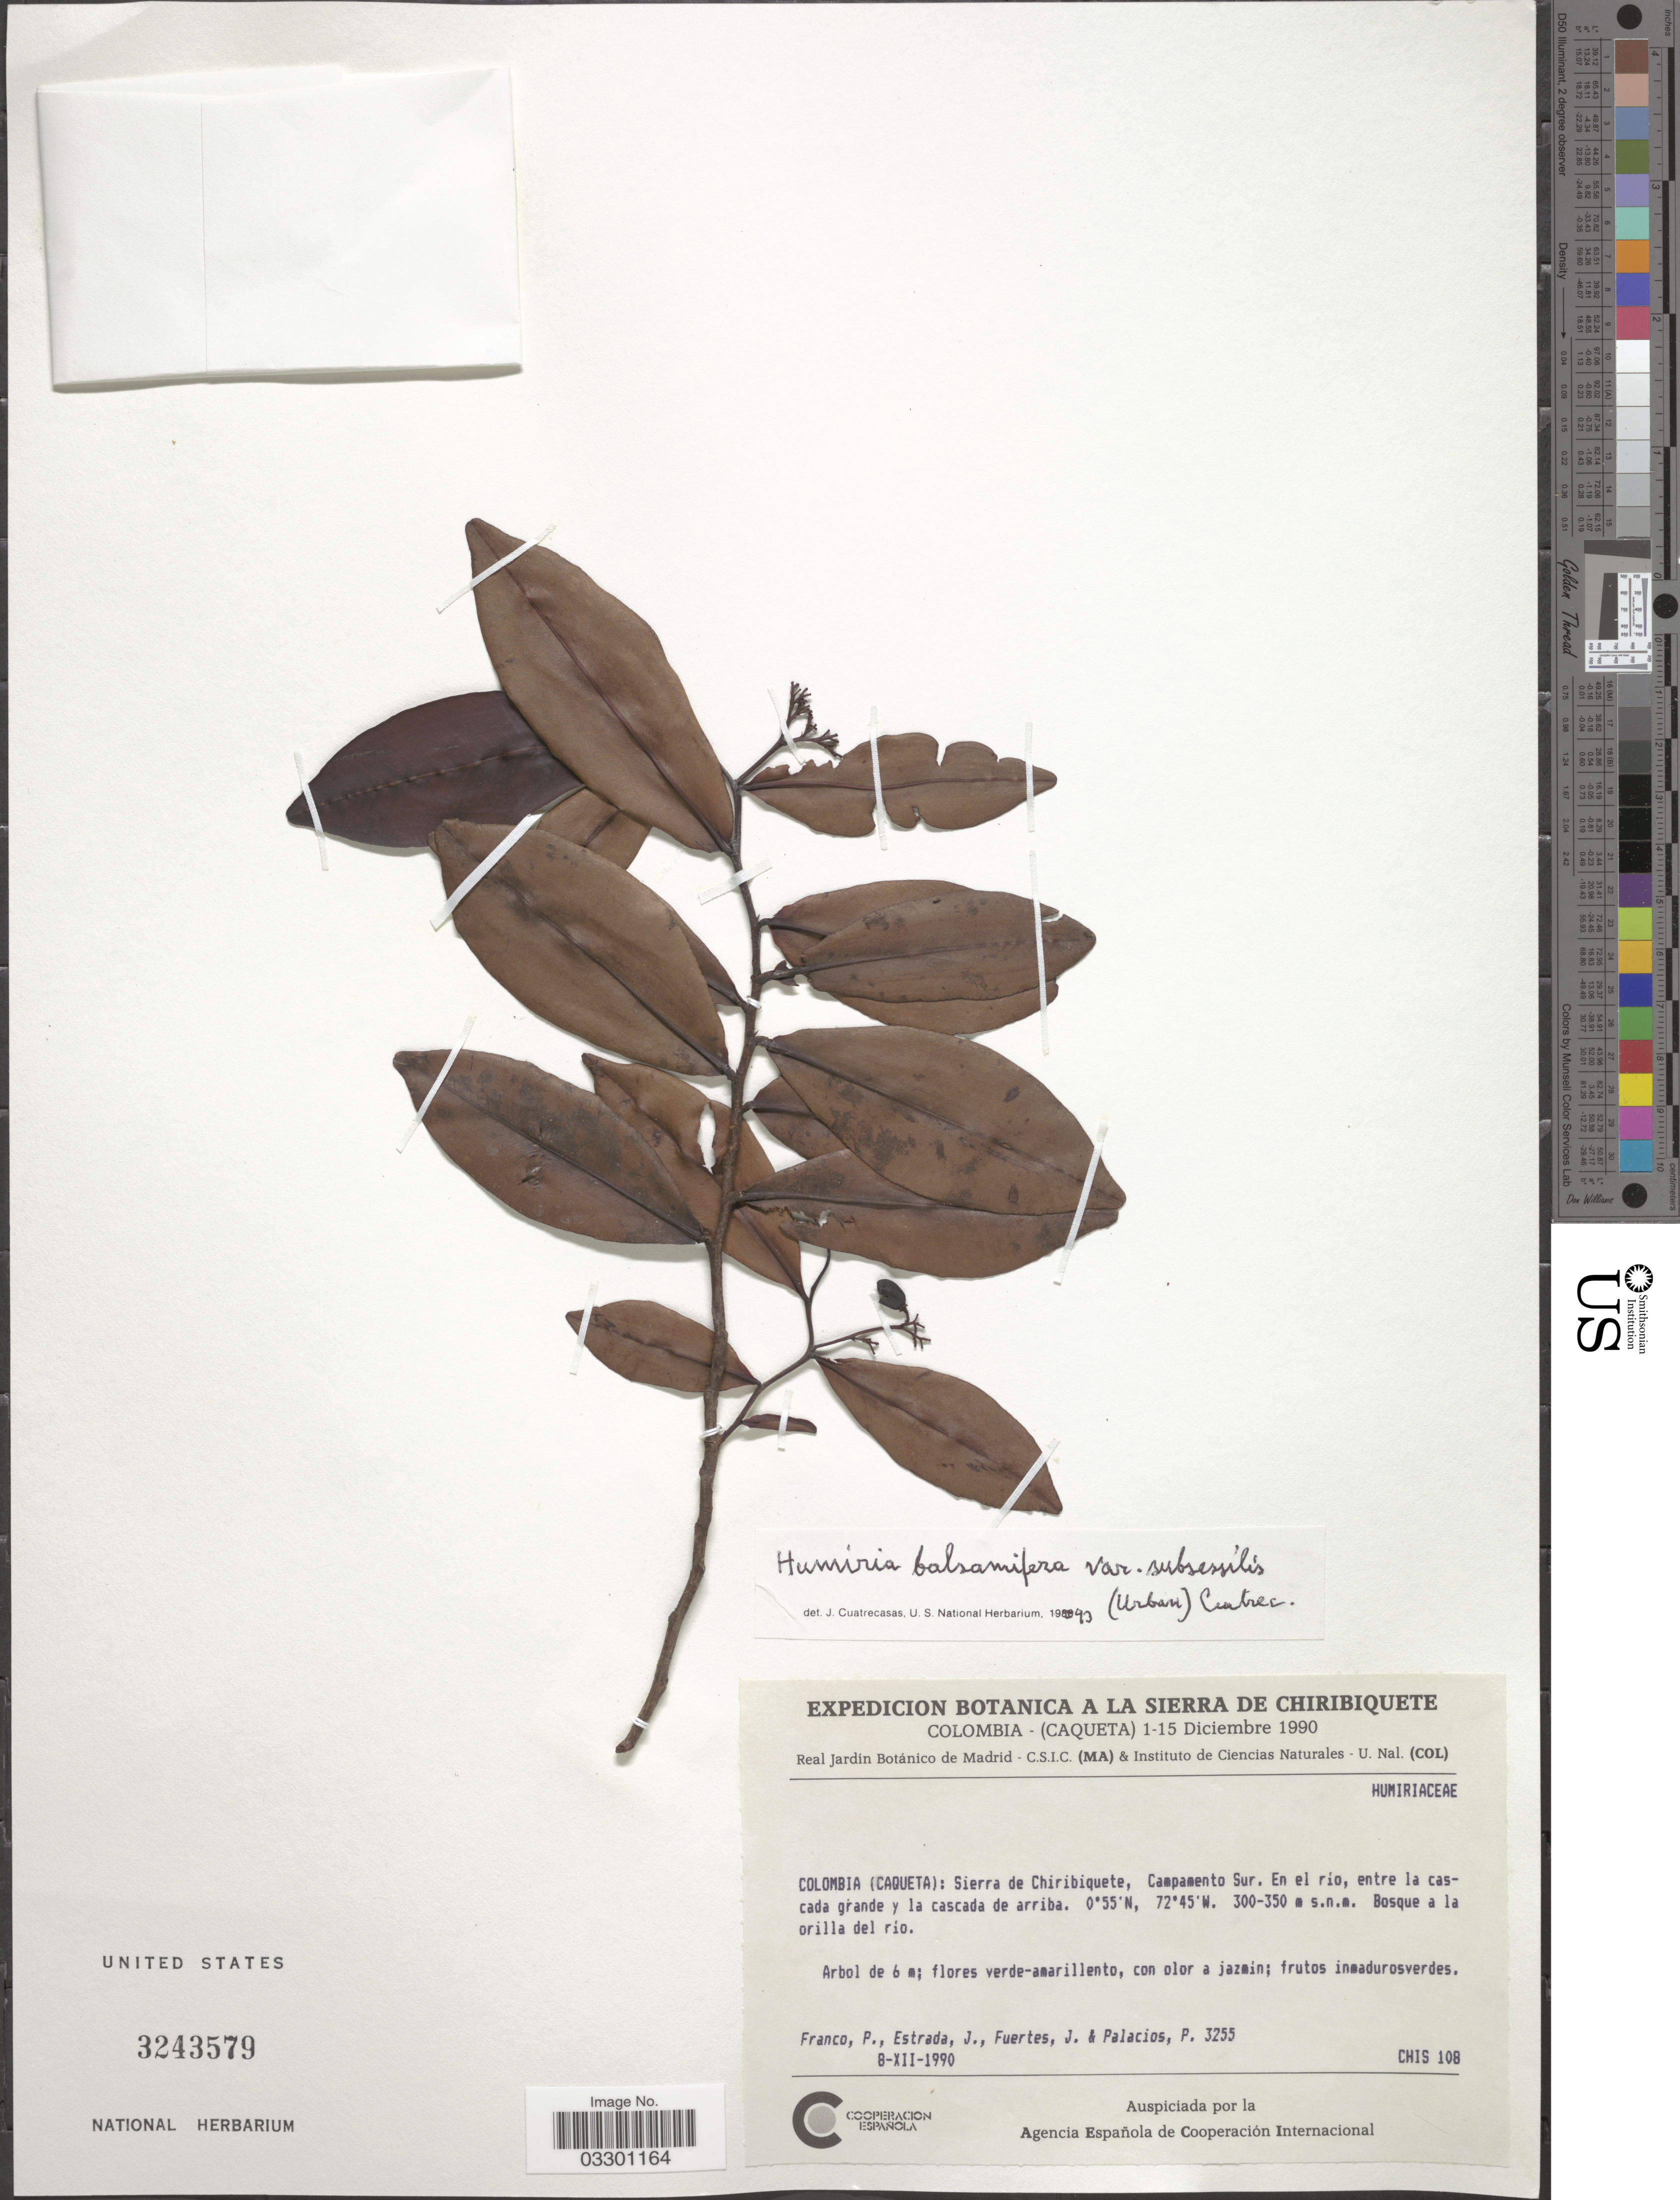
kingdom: Plantae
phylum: Tracheophyta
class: Magnoliopsida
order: Malpighiales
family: Humiriaceae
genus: Humiria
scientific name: Humiria balsamifera var. subsessilis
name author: (Urb.) Cuatrec.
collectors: P. Franco, J. Estrada, J. Fuertes & P. Palacios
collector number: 3255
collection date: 1990-12-08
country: Colombia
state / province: Caquetá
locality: Sierra de Chiribiquete. Sierra de Chiribiquete, Campamento Sur. En el río, entre las cascada grande y la cascade de arriba.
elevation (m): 300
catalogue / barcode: US 3243579